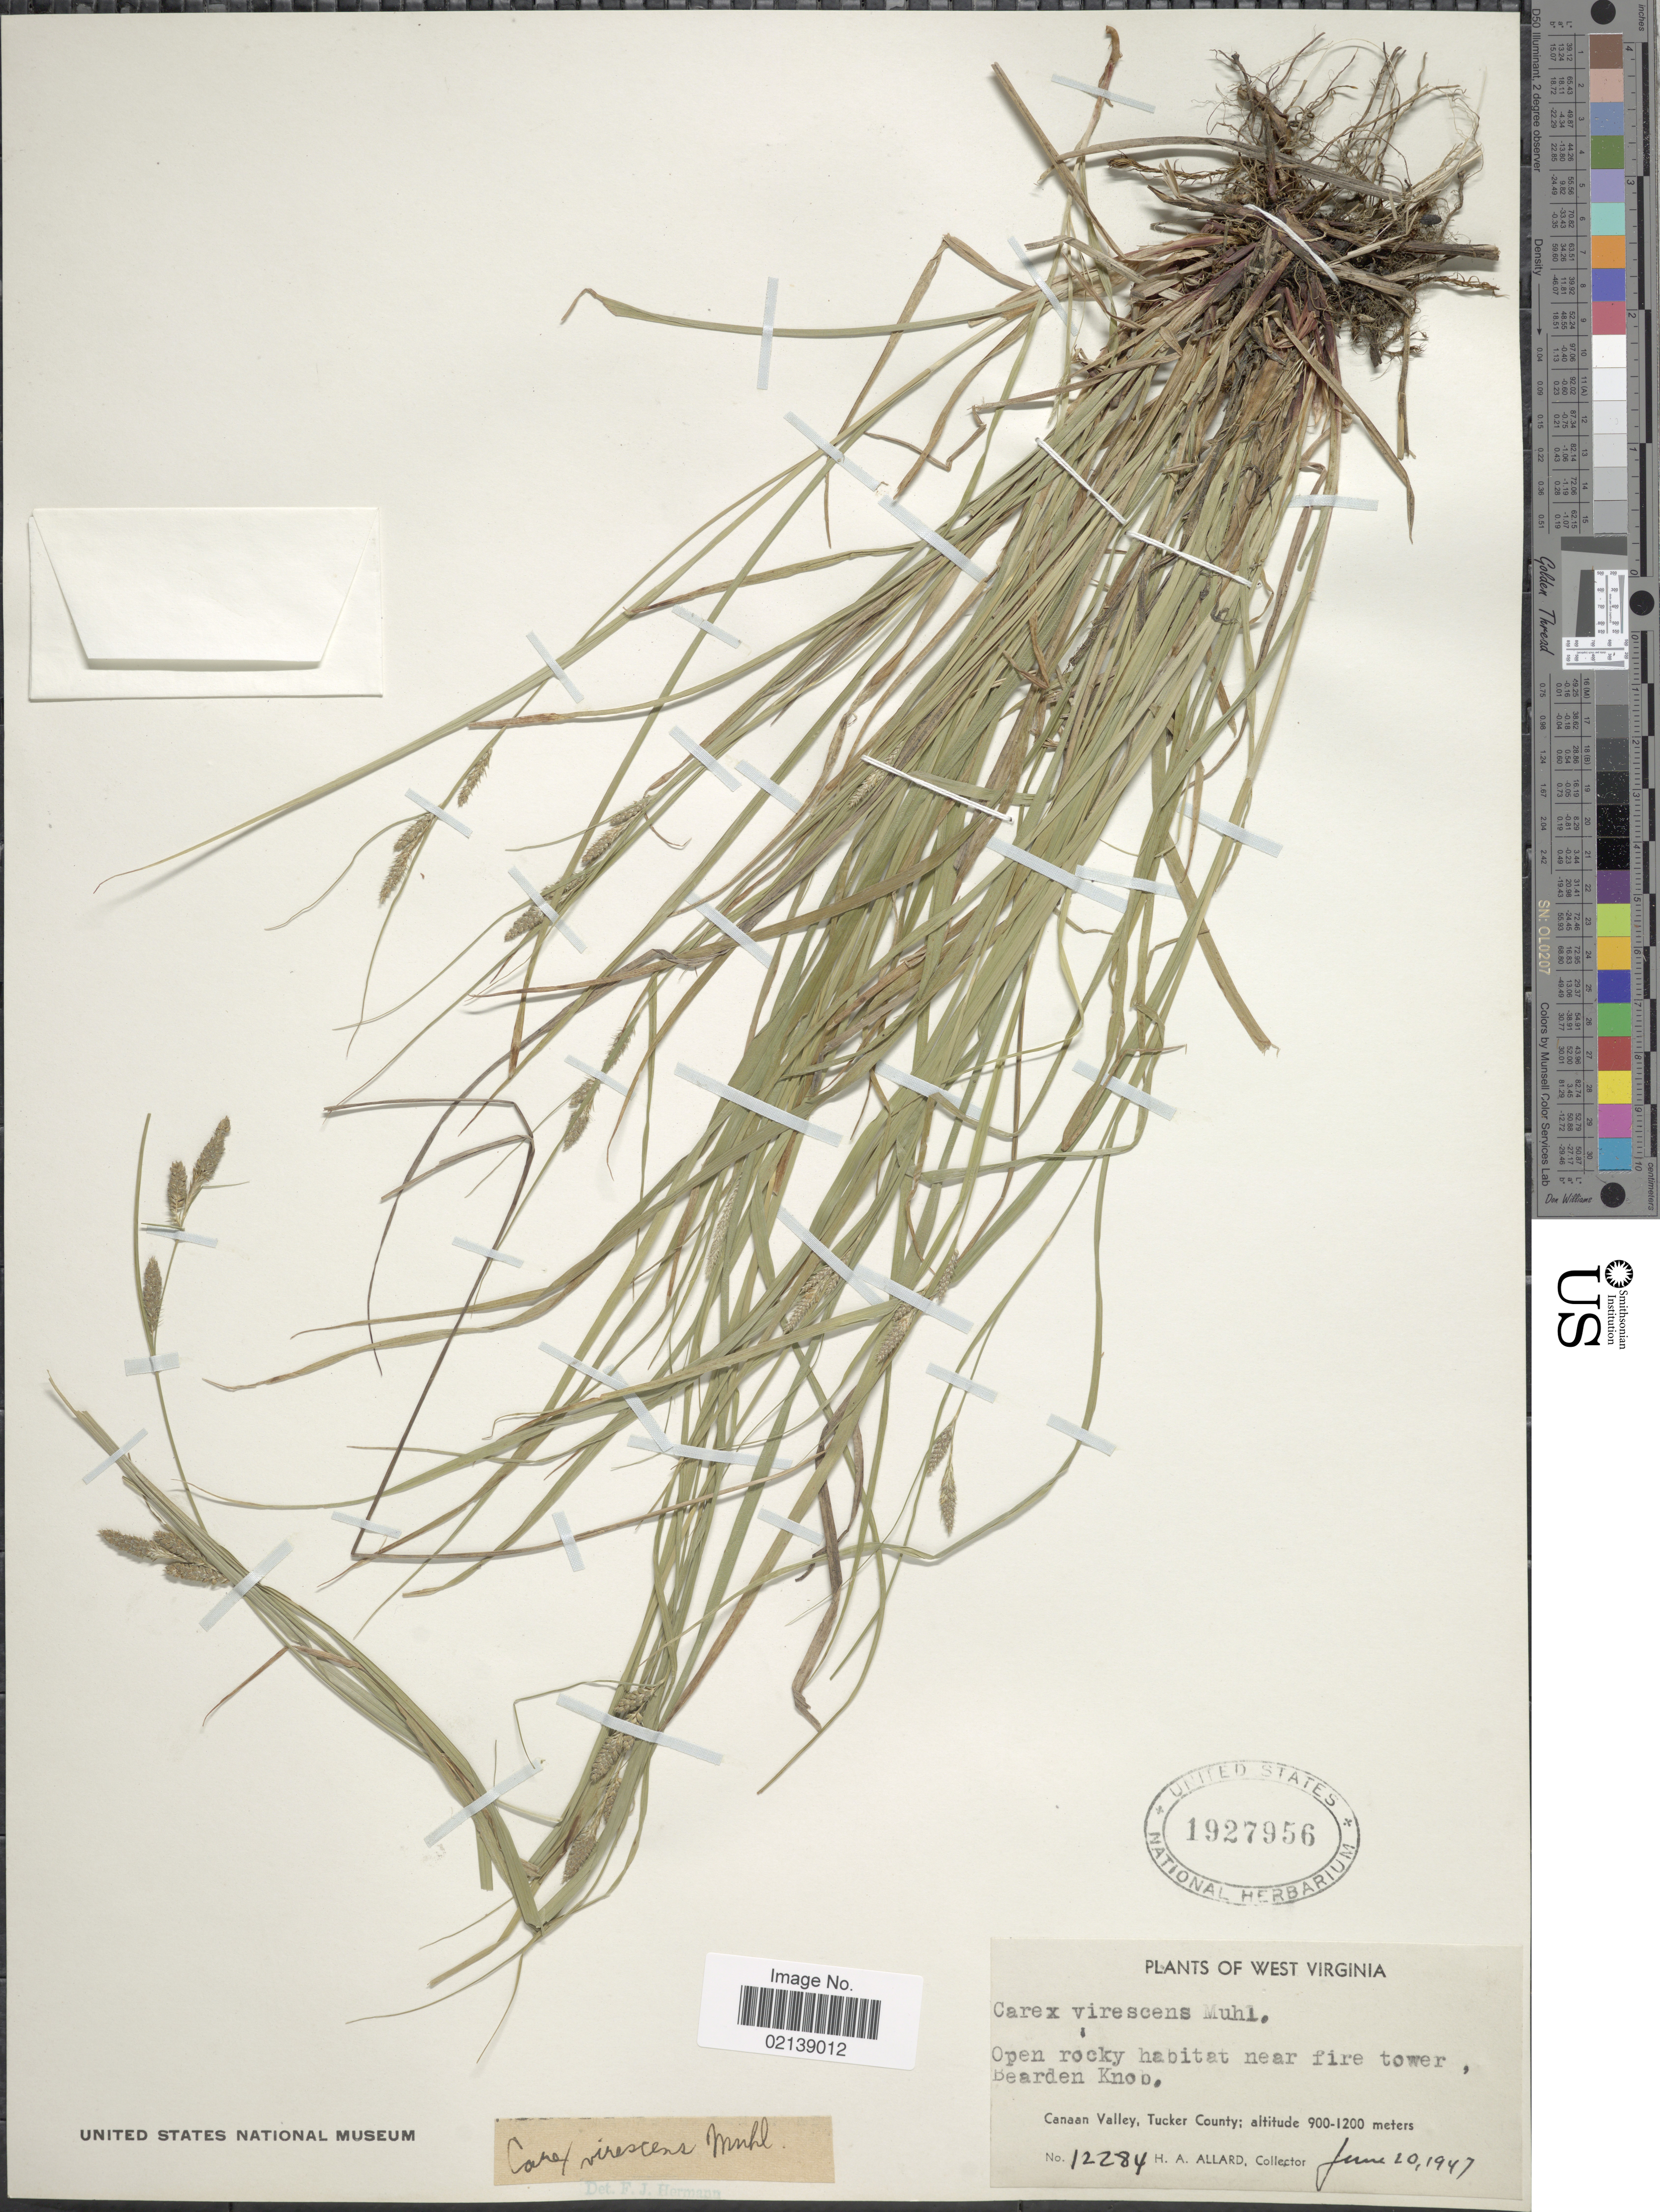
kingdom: Plantae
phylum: Tracheophyta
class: Liliopsida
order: Poales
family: Cyperaceae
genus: Carex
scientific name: Carex virescens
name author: Muhl. ex Willd.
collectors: H. A. Allard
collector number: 12284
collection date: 1947-06-20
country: United States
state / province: West Virginia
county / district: Tucker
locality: Open rocky habitat near fire tower, Bearden Knob, Canaan Valley, Tucker County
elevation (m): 900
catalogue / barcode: US 1927956